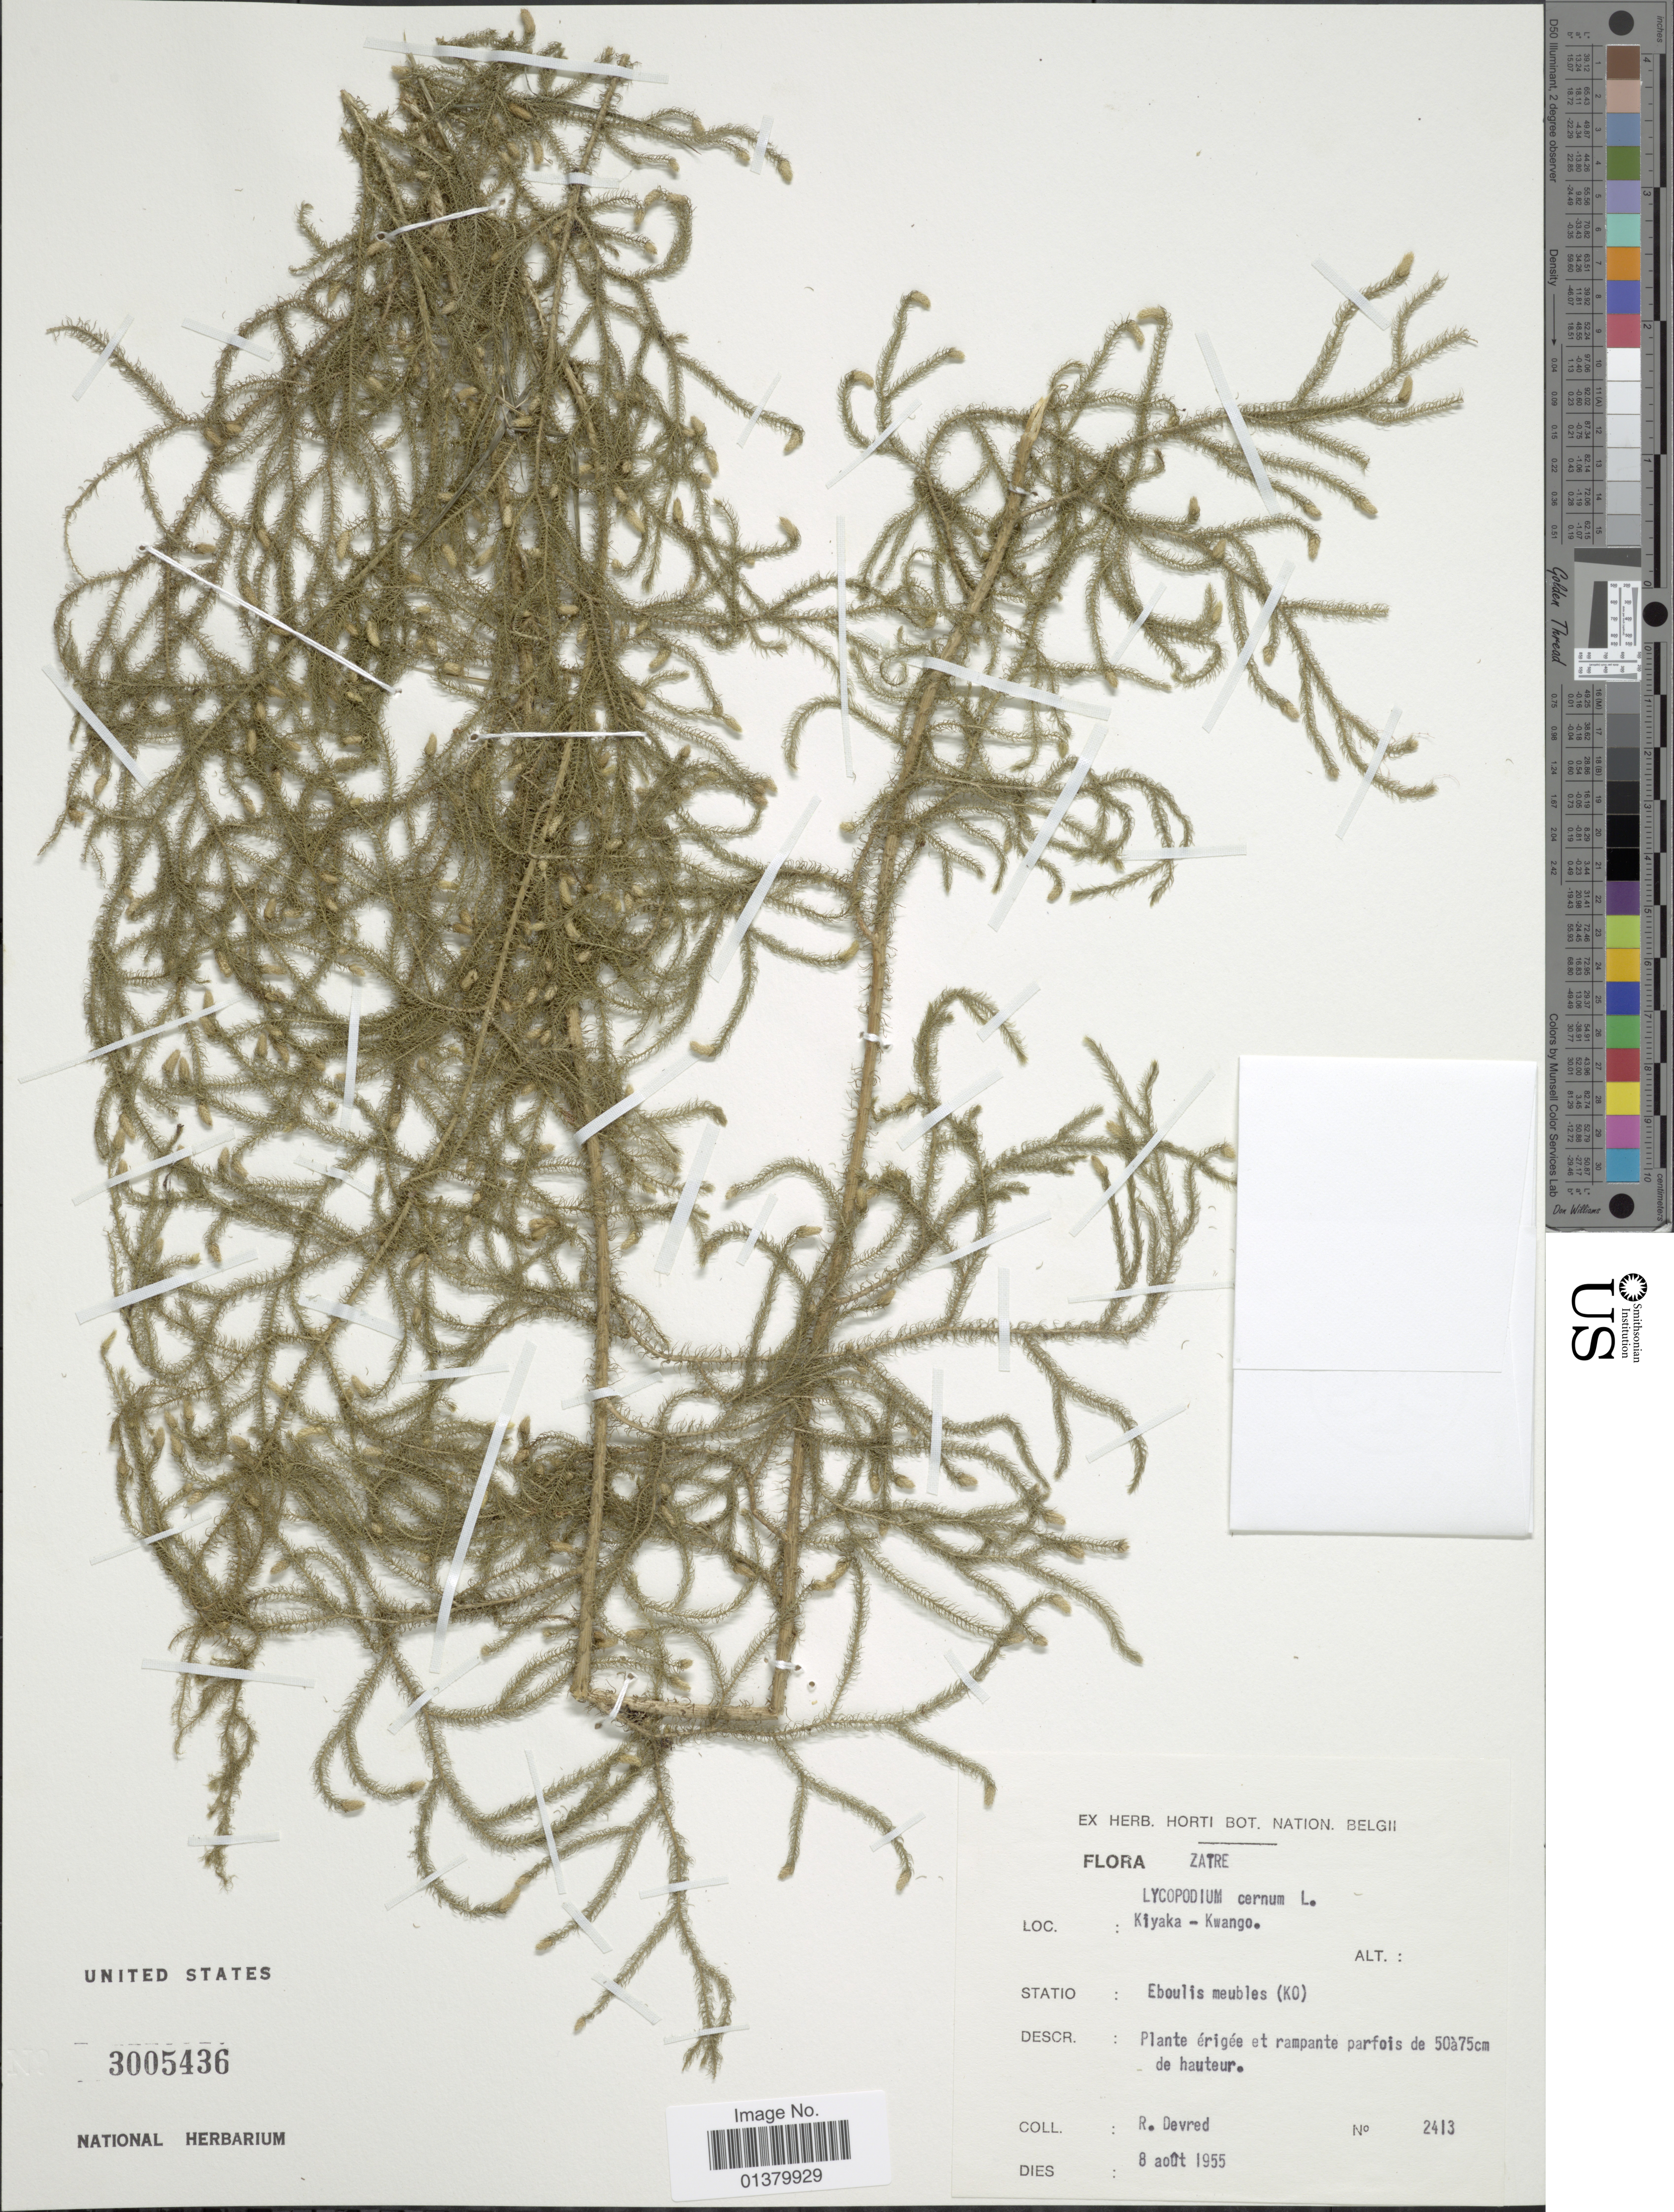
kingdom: Plantae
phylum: Tracheophyta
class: Lycopodiopsida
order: Lycopodiales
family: Lycopodiaceae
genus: Palhinhaea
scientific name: Palhinhaea cernua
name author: (L.) Vasc. & Franco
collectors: R. Devred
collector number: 2413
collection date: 1955-08-08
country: Congo, Democratic Republic of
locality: Zaïre, Kiyaka-Kwango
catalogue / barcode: US 3005436